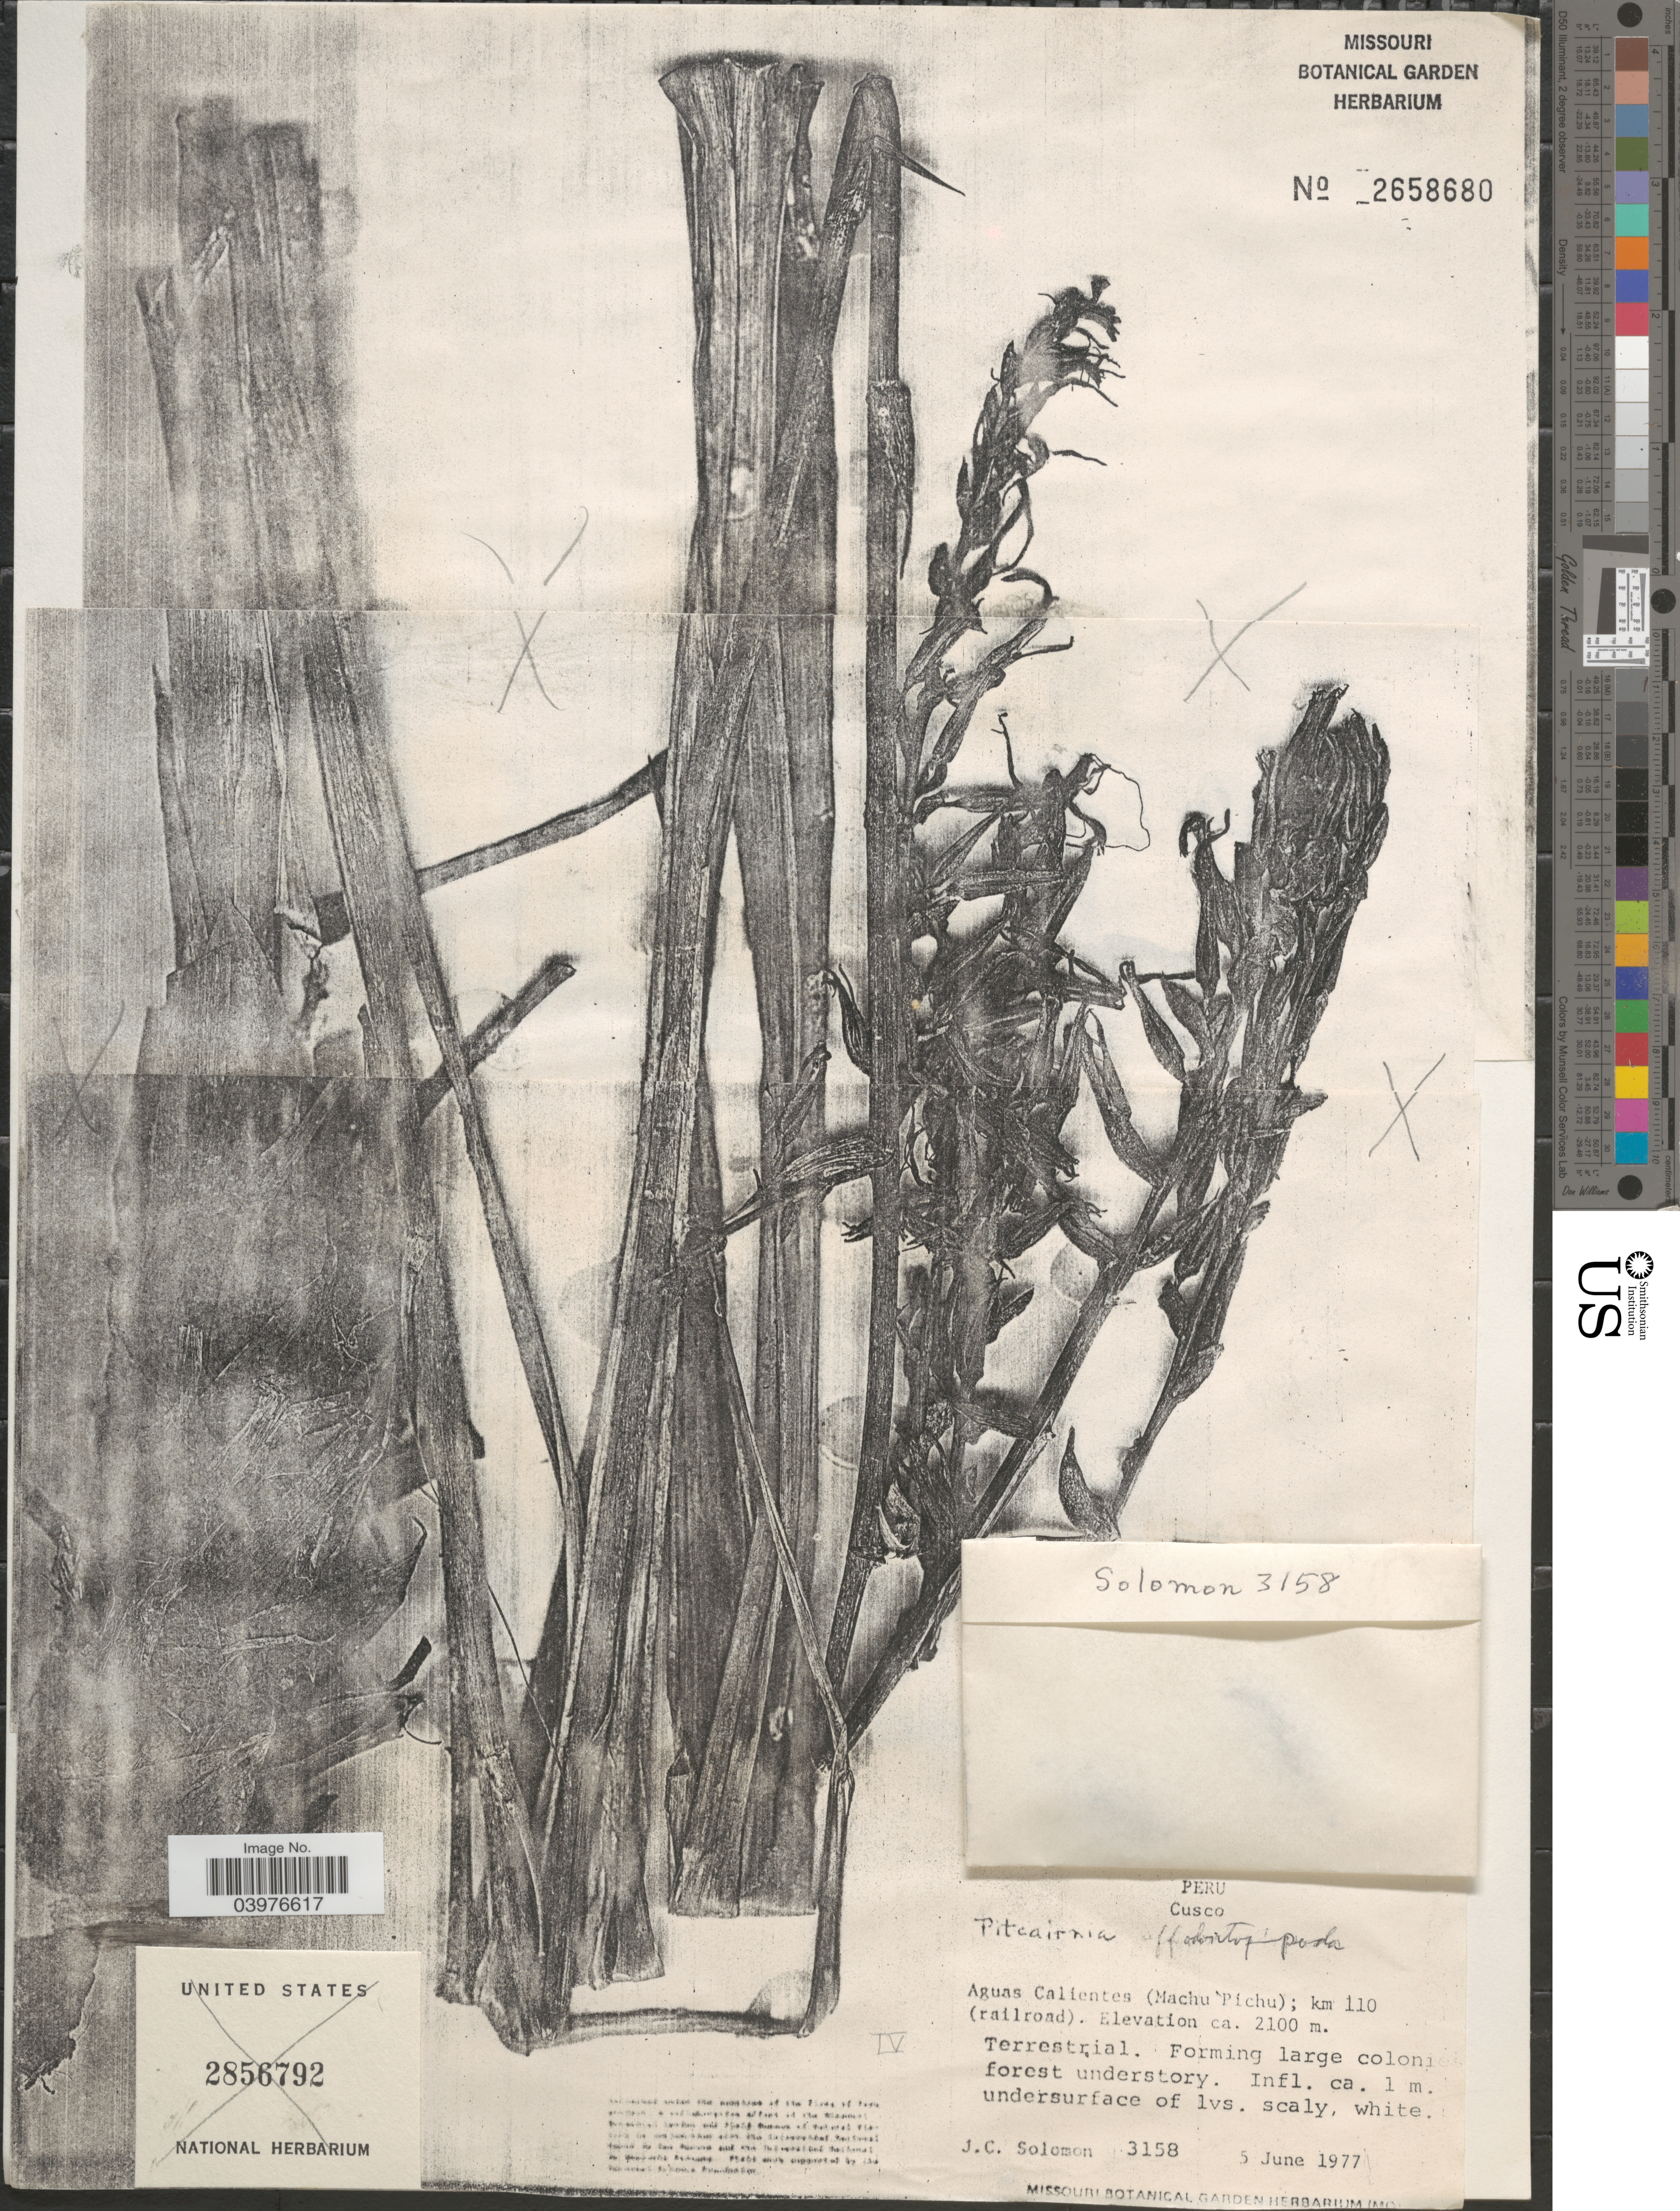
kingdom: Plantae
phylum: Tracheophyta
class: Liliopsida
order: Poales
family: Bromeliaceae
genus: Pitcairnia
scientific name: Pitcairnia sp.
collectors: J. C. Solomon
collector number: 3158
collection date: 1977-06-05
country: Peru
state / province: Cusco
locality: Aguas Calientes (Machu Picchu); km 110 (railroad).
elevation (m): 2100